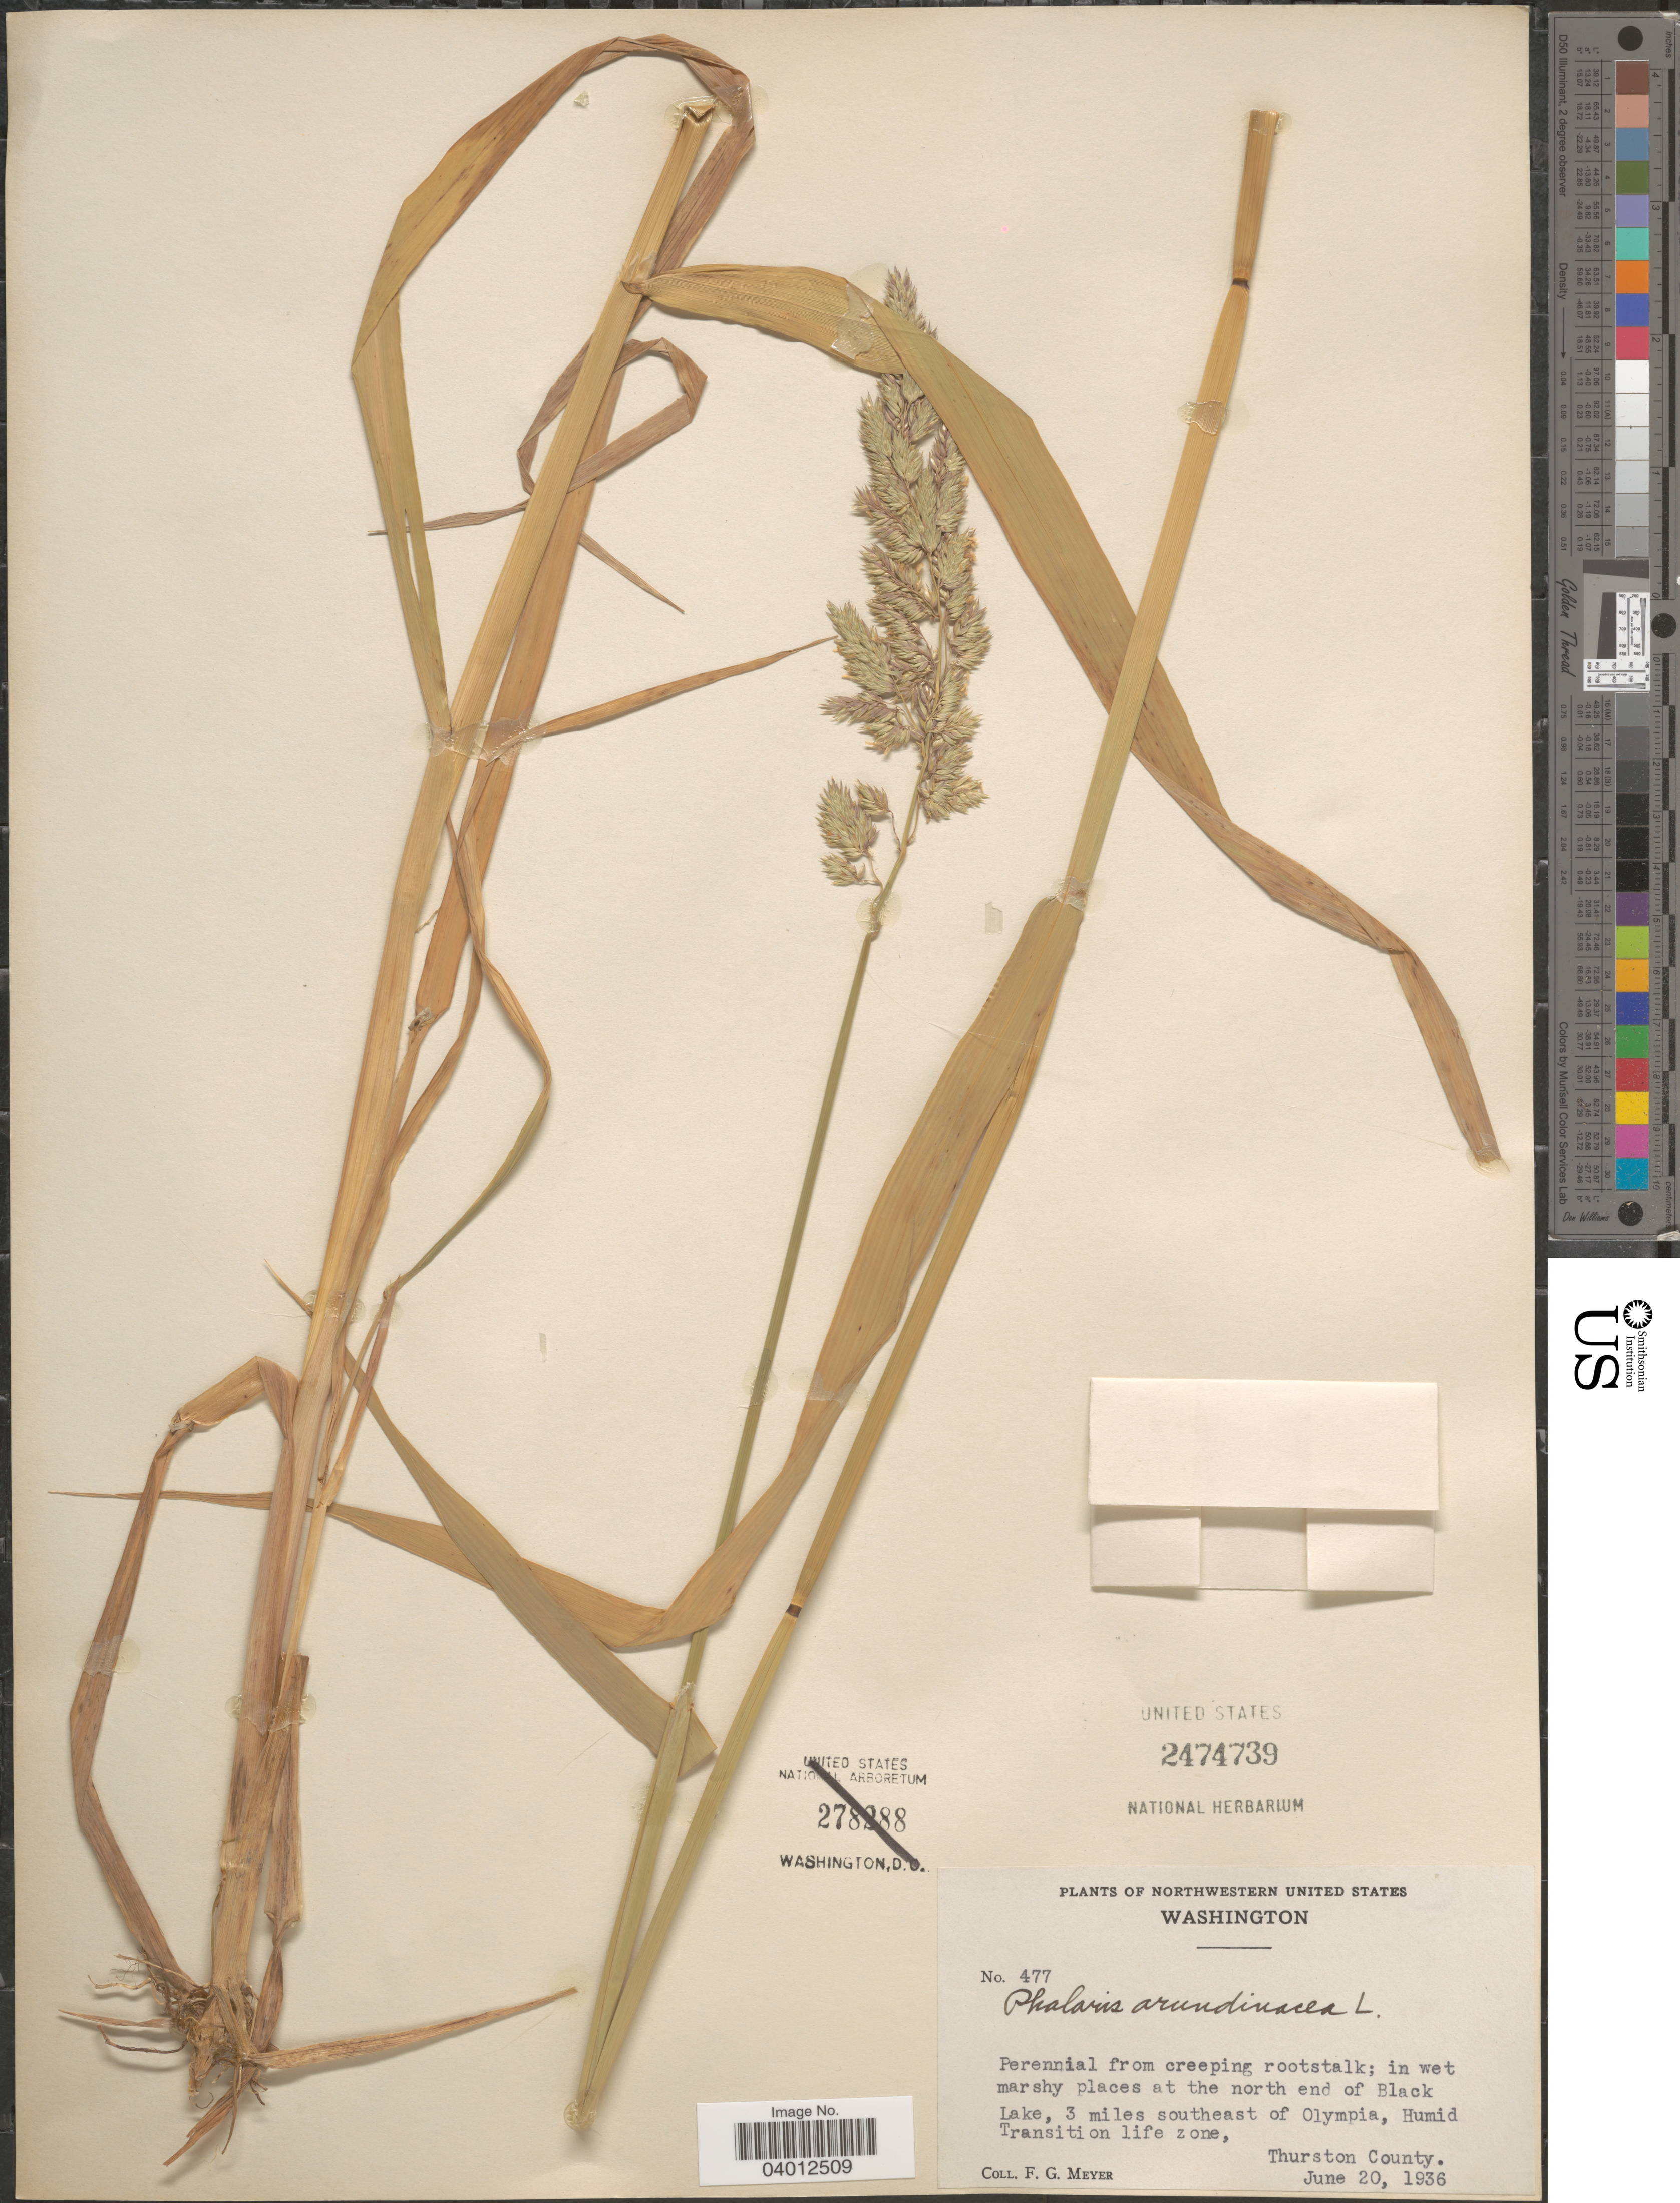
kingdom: Plantae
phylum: Tracheophyta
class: Liliopsida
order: Poales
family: Poaceae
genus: Phalaris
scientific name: Phalaris arundinacea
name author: L.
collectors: F. G. Meyer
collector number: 477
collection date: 1936-06-20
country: United States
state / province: Washington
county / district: Thurston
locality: In wet marshy places at the north end of Black Lake, 3 miles southeast of Olympia, Humid Transition life zone, Thurston County.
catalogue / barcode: US 2474739